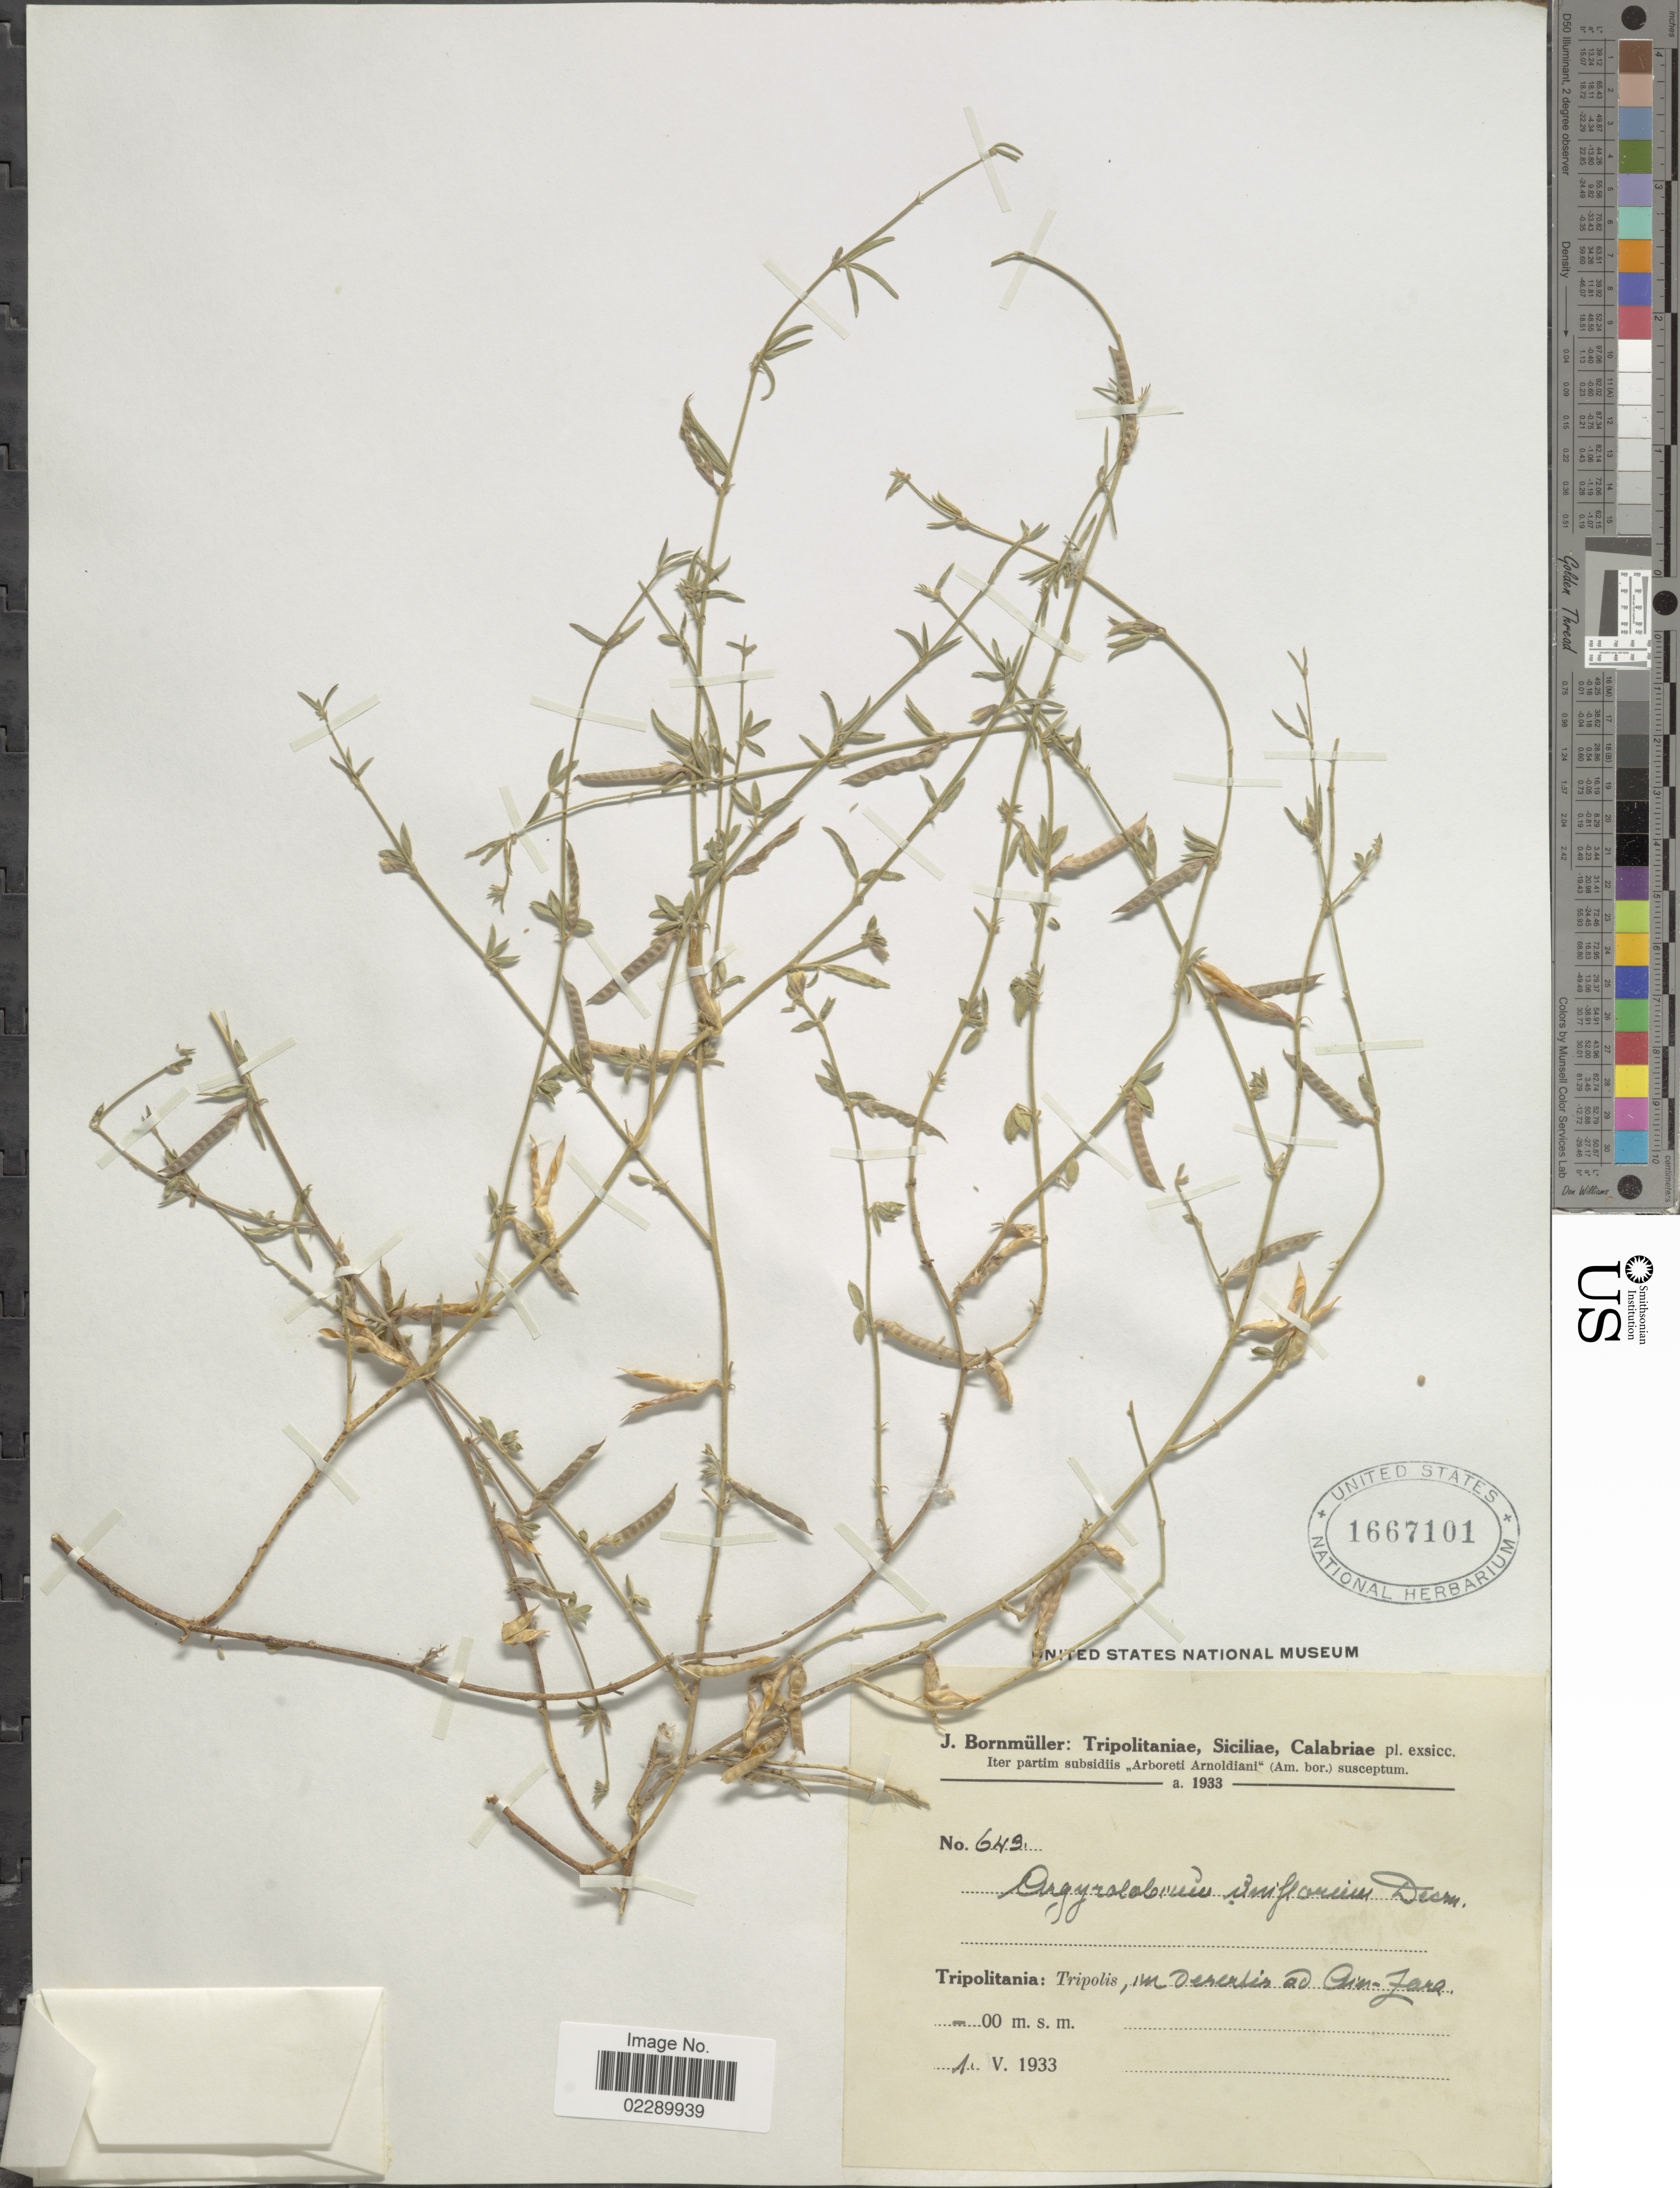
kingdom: Plantae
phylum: Tracheophyta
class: Magnoliopsida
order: Fabales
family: Fabaceae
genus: Argyrolobium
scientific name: Argyrolobium uniflorum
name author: Harv.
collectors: J. Bornmüller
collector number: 643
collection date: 1933-05-01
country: Libya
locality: Tripolitania: Tripolis, in desertis ad Ain Zara.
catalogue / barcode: US 1667101